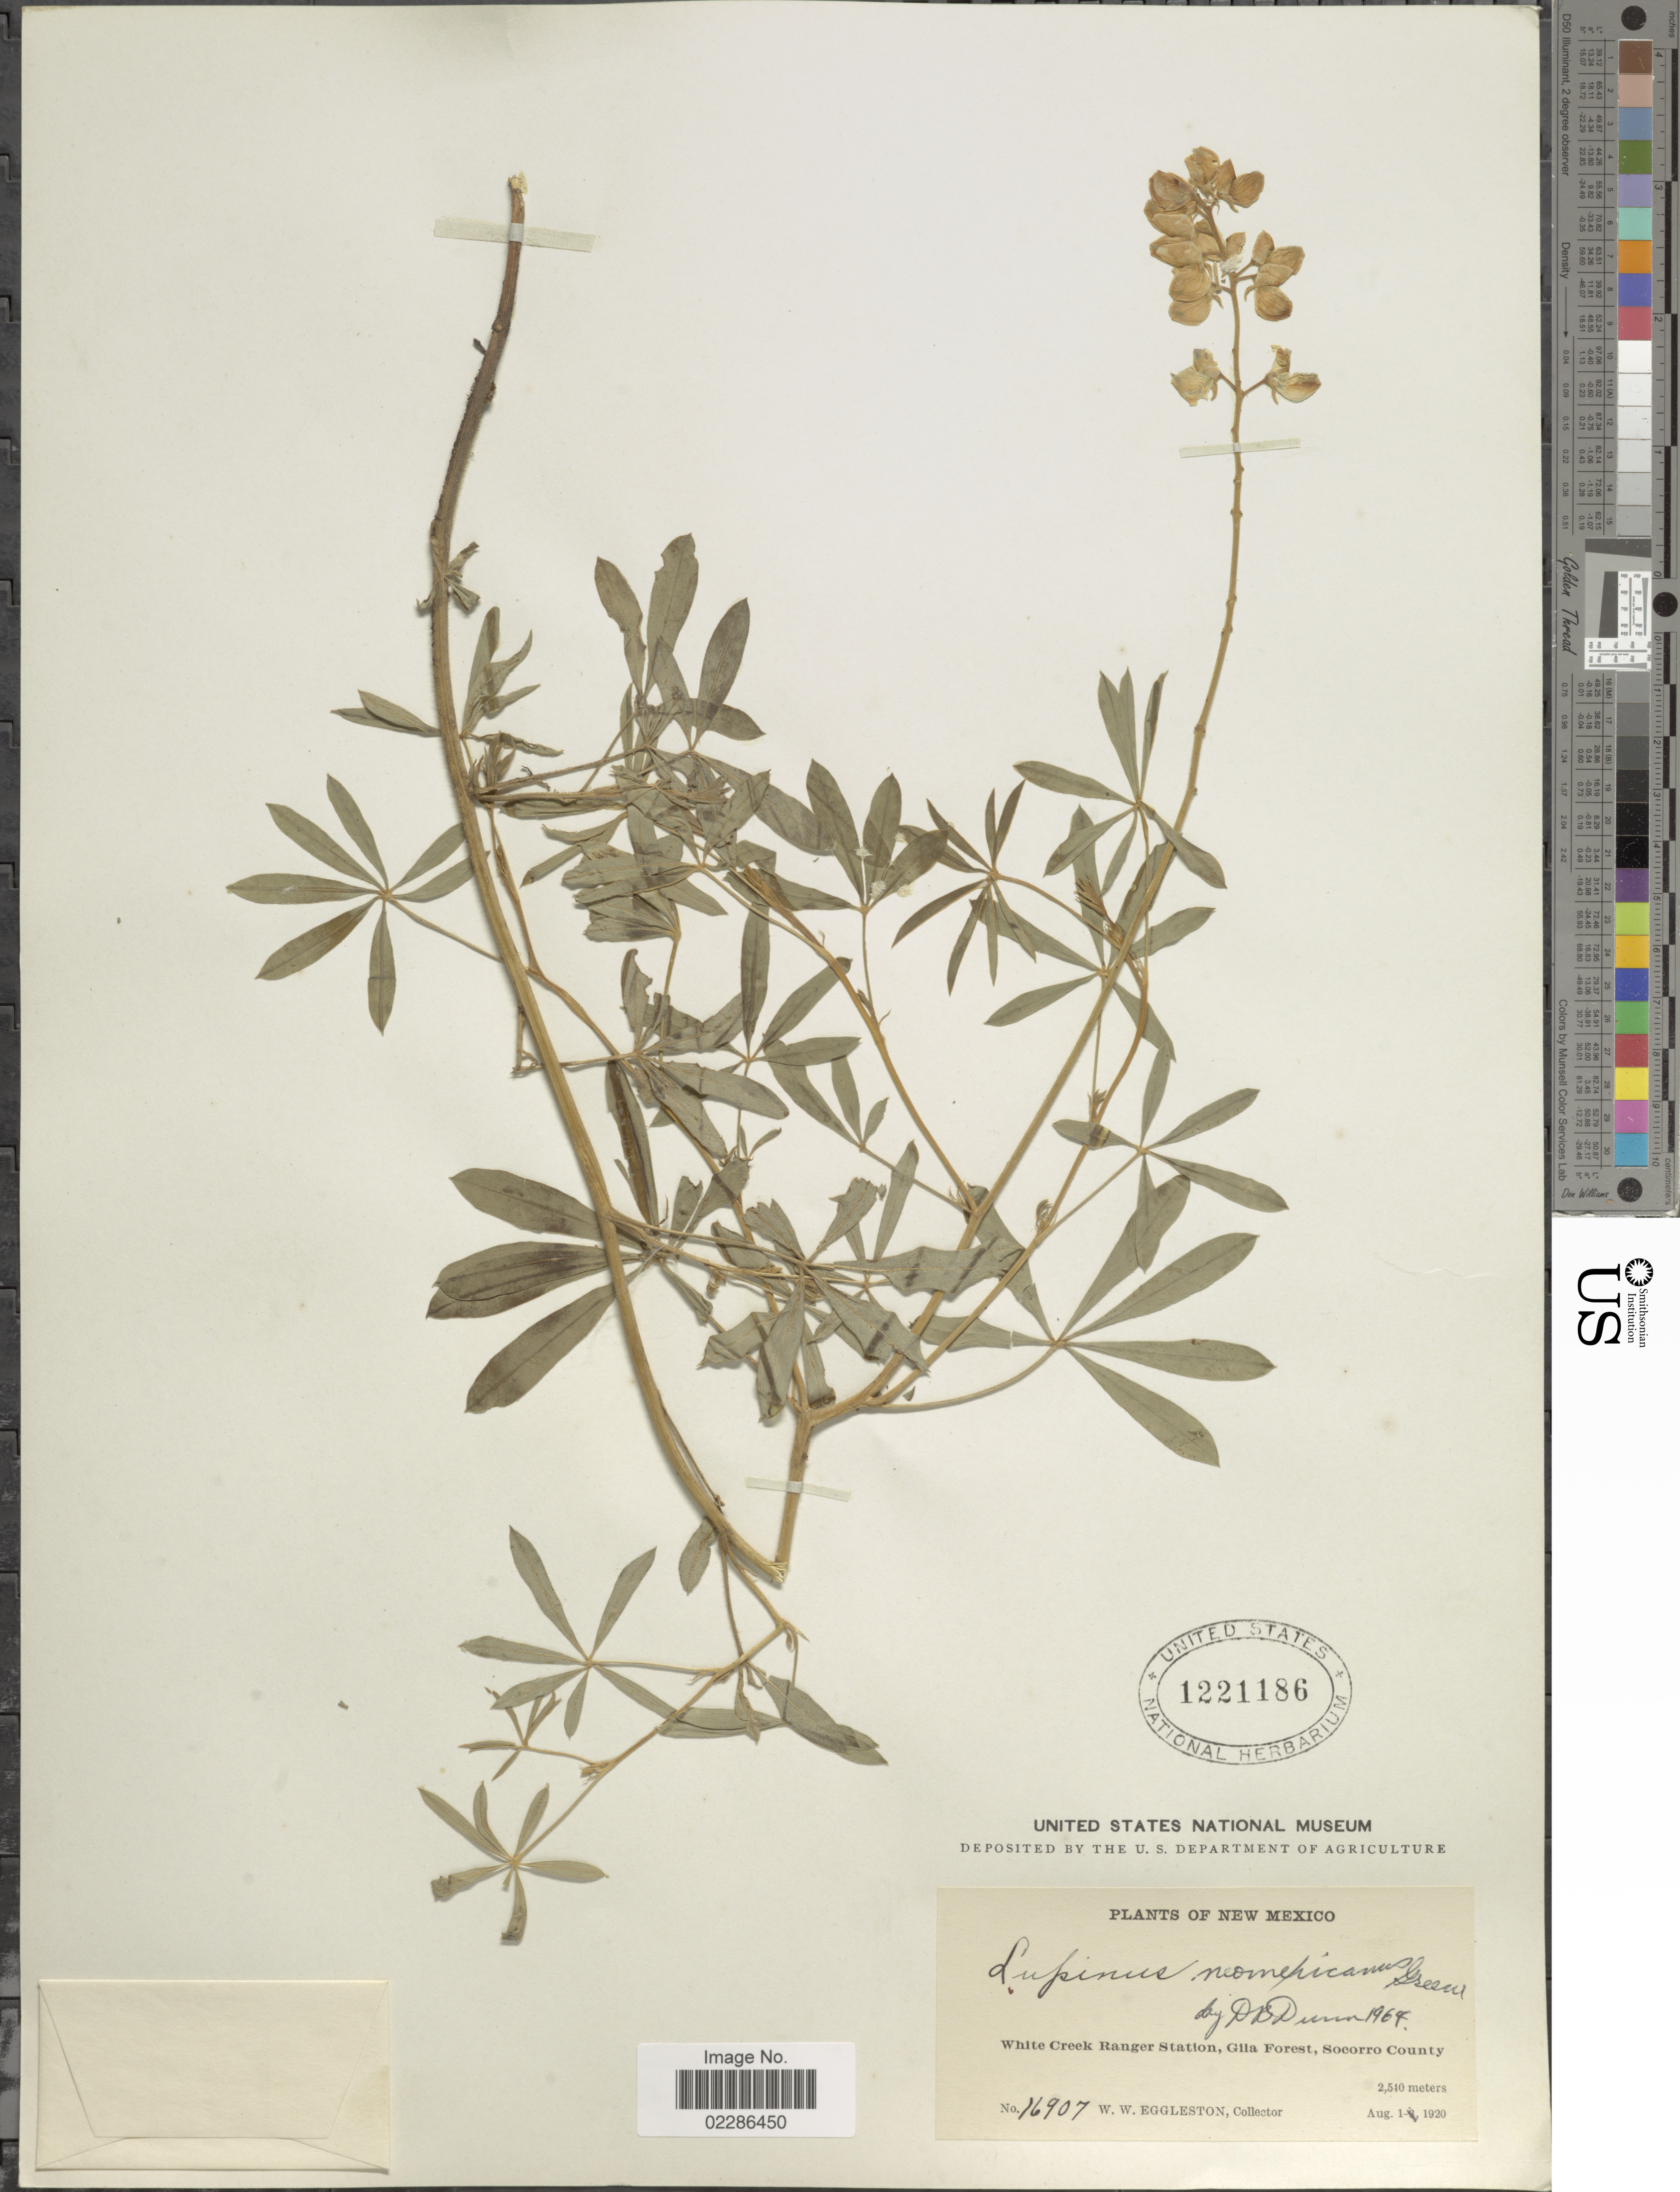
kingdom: Plantae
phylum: Tracheophyta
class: Magnoliopsida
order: Fabales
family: Fabaceae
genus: Lupinus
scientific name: Lupinus neomexicanus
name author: Greene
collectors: W. W. Eggleston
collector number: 16907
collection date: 1920-08-01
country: United States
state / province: New Mexico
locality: White Creek Ranger Station, Gila Forest, Socorro County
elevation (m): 2540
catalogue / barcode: US 1221186